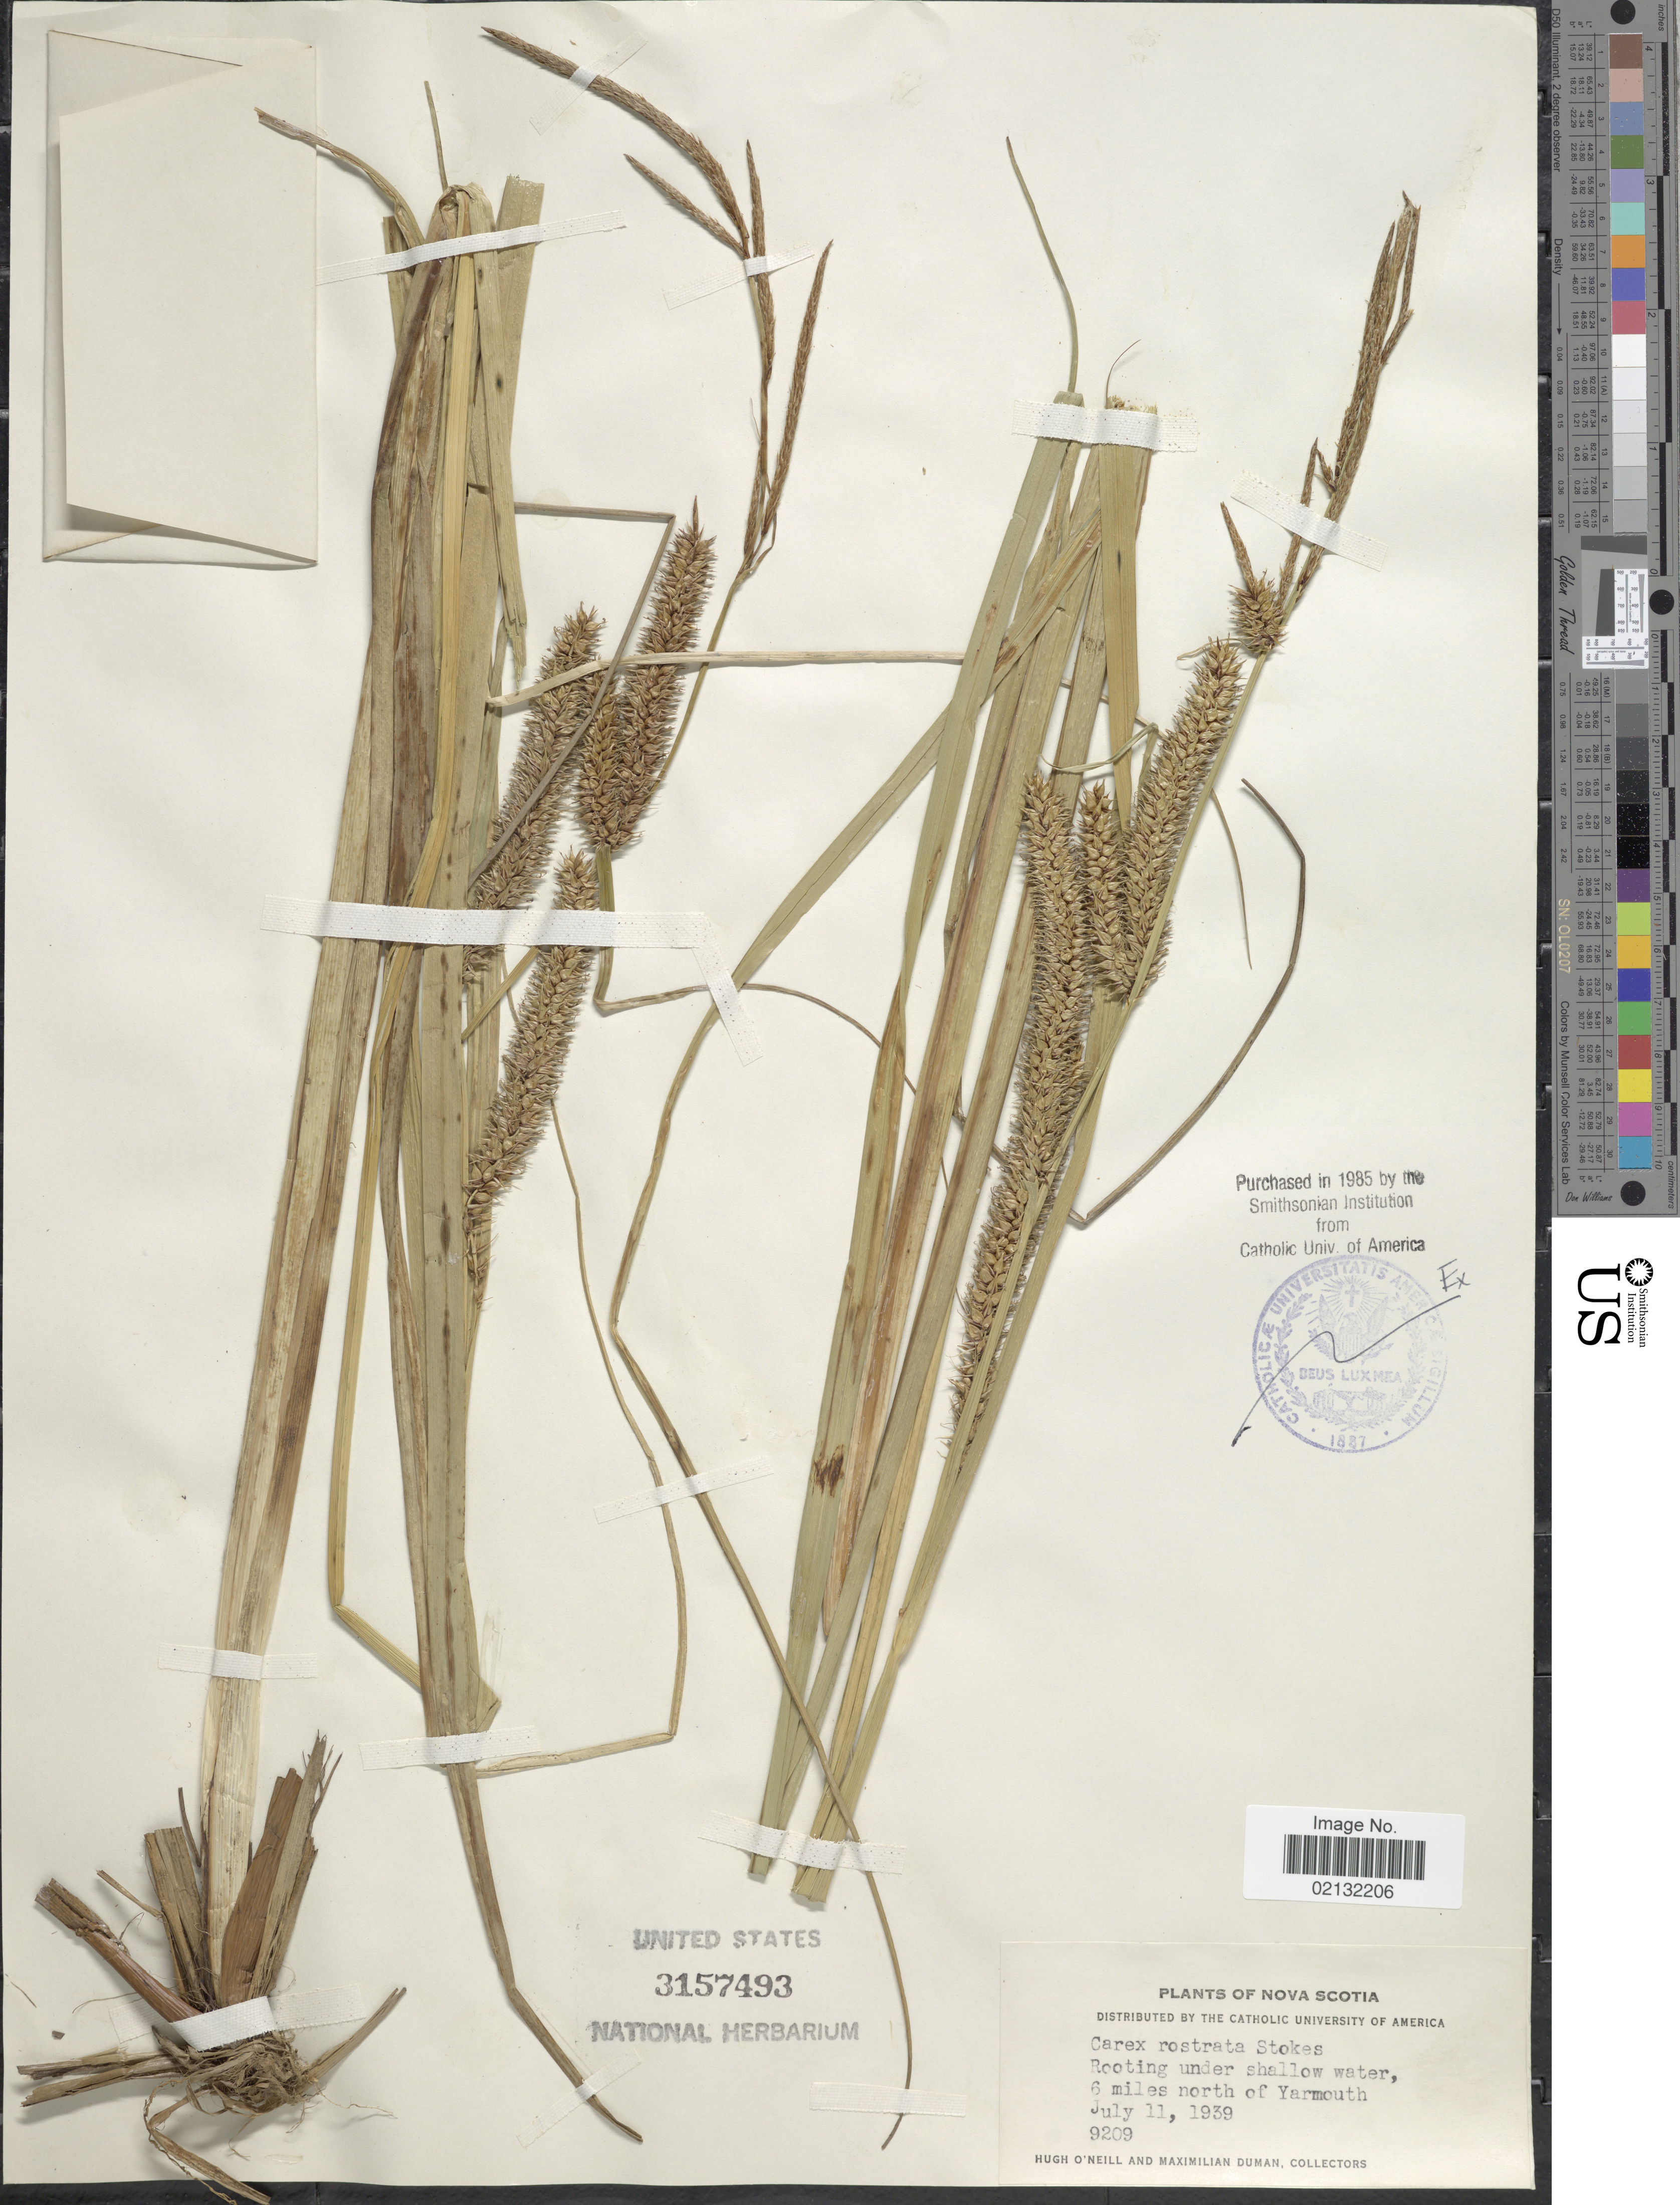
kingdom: Plantae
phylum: Tracheophyta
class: Liliopsida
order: Poales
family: Cyperaceae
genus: Carex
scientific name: Carex rostrata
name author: Stokes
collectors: H. O'Neill & M. Duman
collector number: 9209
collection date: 1939-07-11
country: Canada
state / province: Nova Scotia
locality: Nova Scotia, Rooting under shallow water, 6 miles north of Yarmouth.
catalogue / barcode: US 3157493